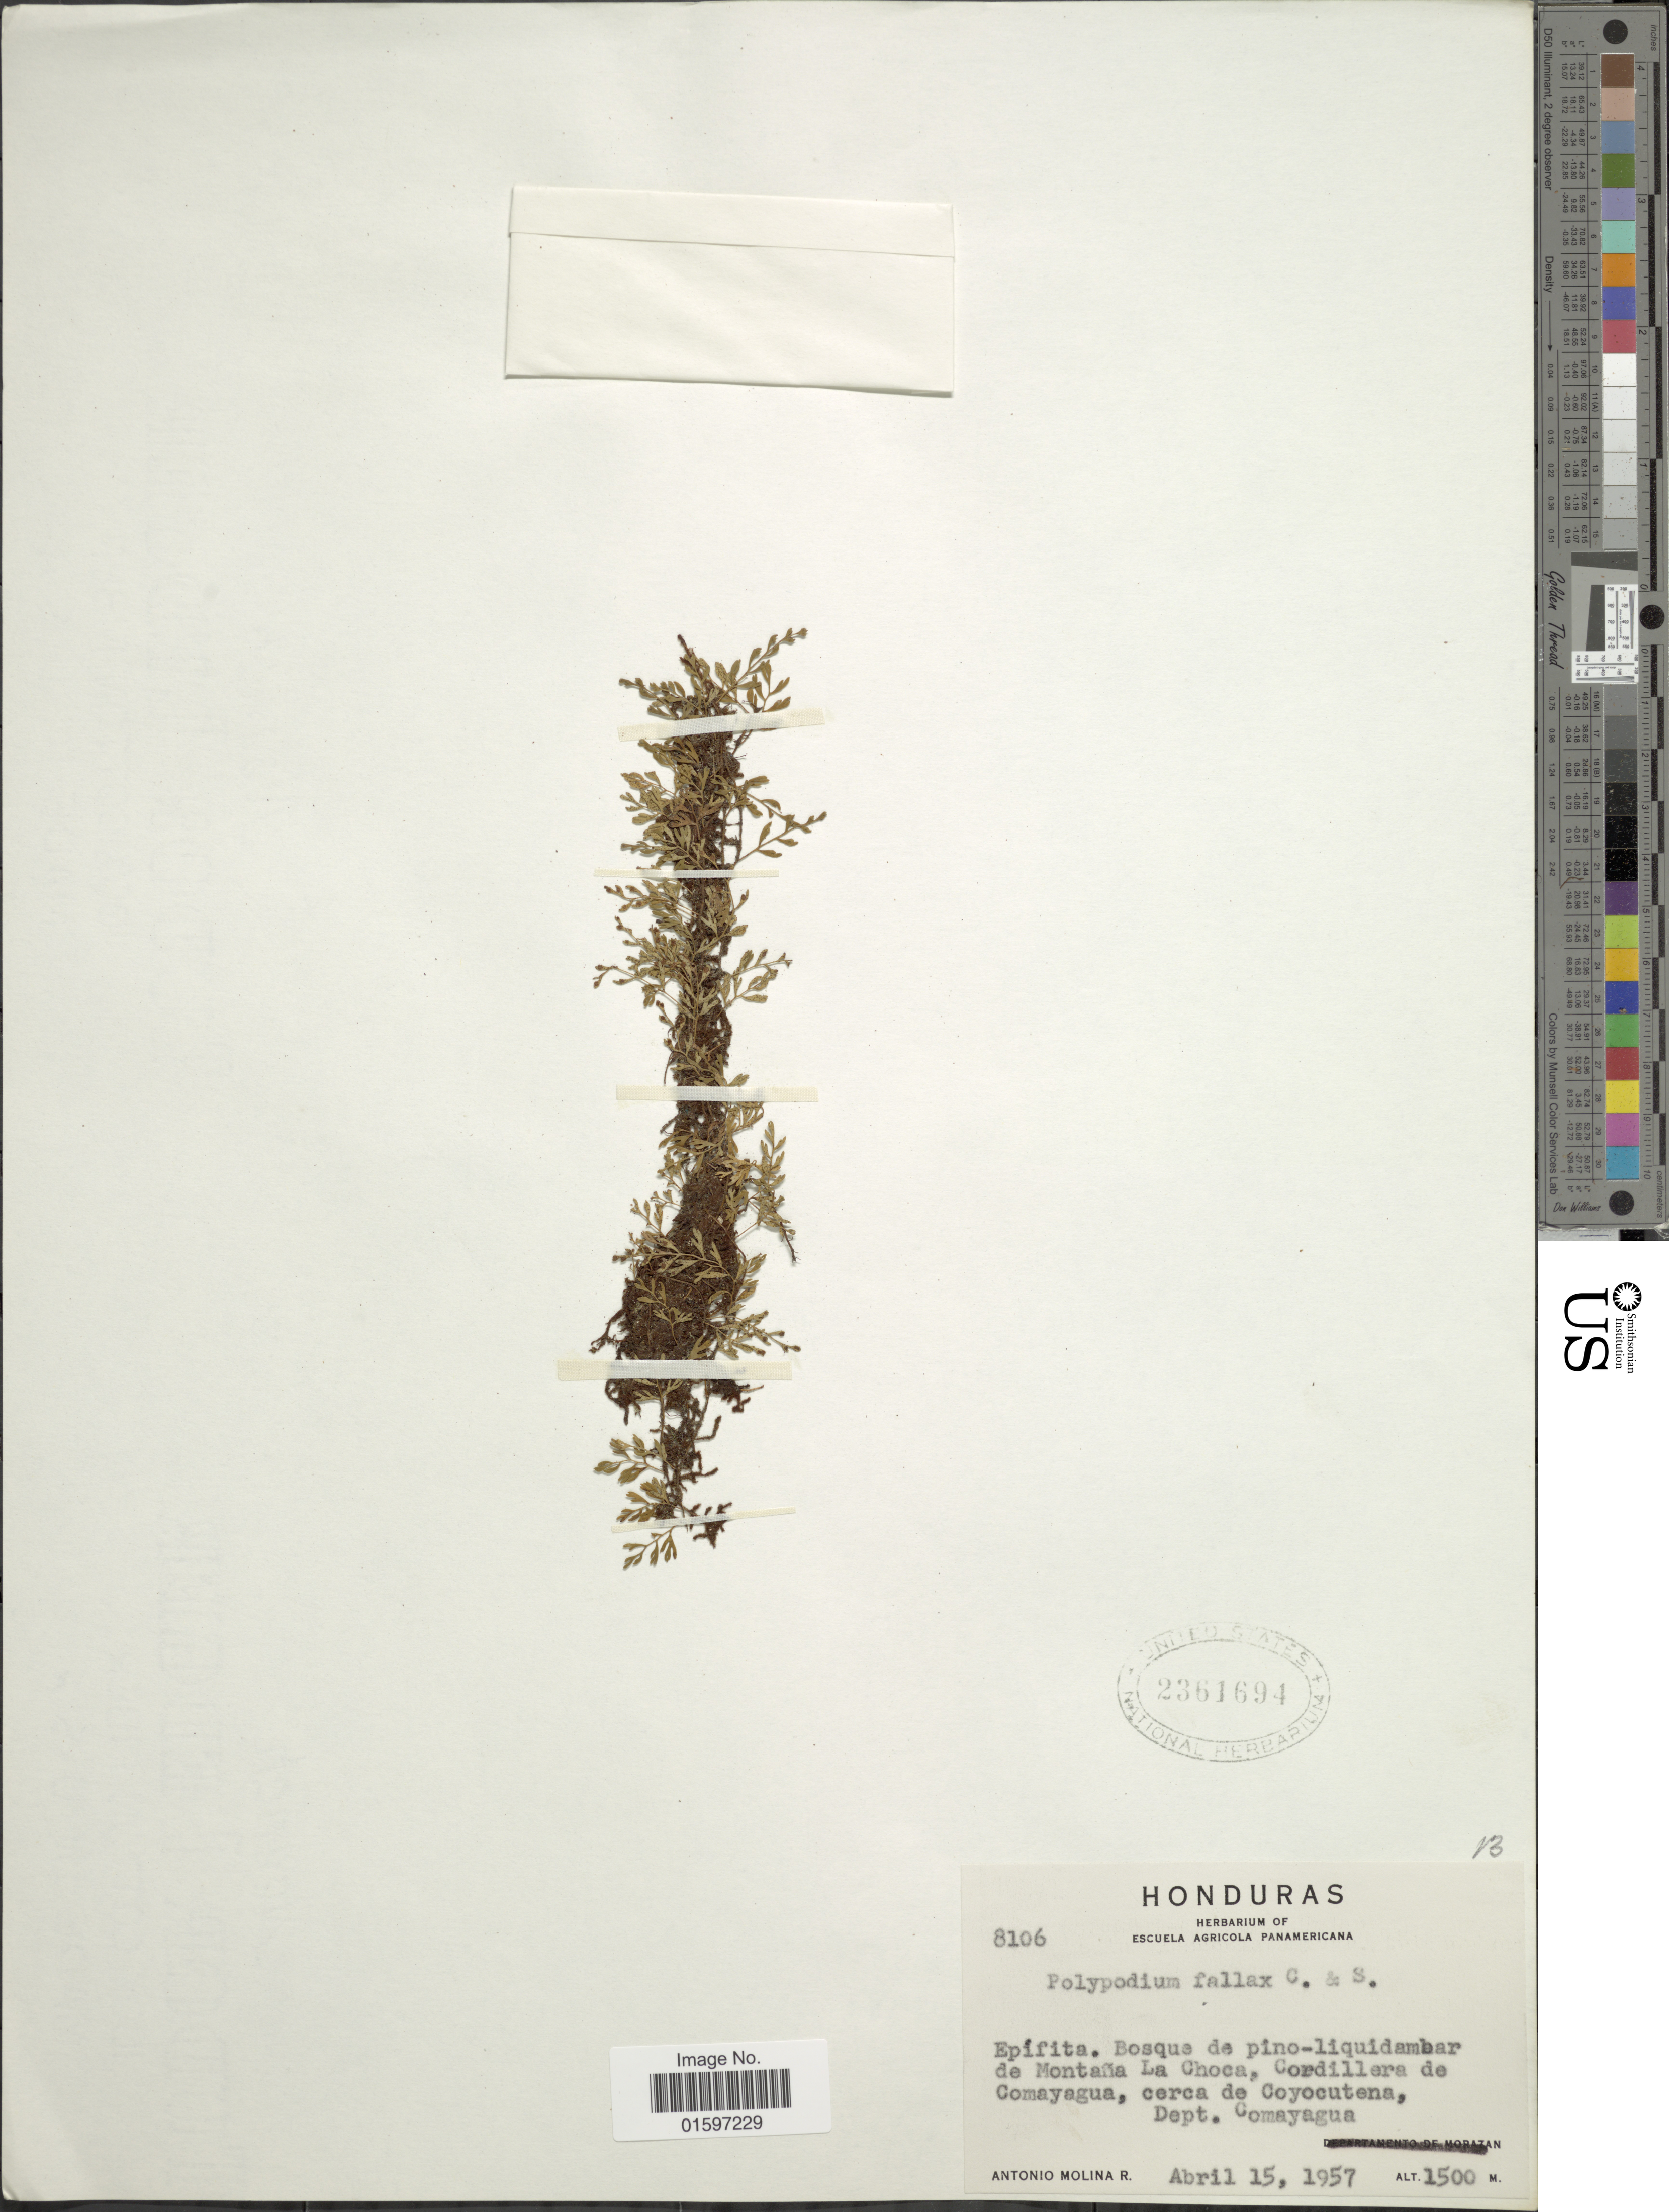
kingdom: Plantae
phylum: Tracheophyta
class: Polypodiopsida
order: Polypodiales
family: Polypodiaceae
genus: Pleopeltis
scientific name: Pleopeltis fallax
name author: (Schltdl. & Cham.) Mickel & Beitel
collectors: A. Molina R.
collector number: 8106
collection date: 1957-04-15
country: Honduras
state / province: Comayagua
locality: Bosque de pino-liquidambar de Montaña La Choca, Cordillera de Comayagua, cerca de Coyocutena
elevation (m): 1500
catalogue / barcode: US 2361694